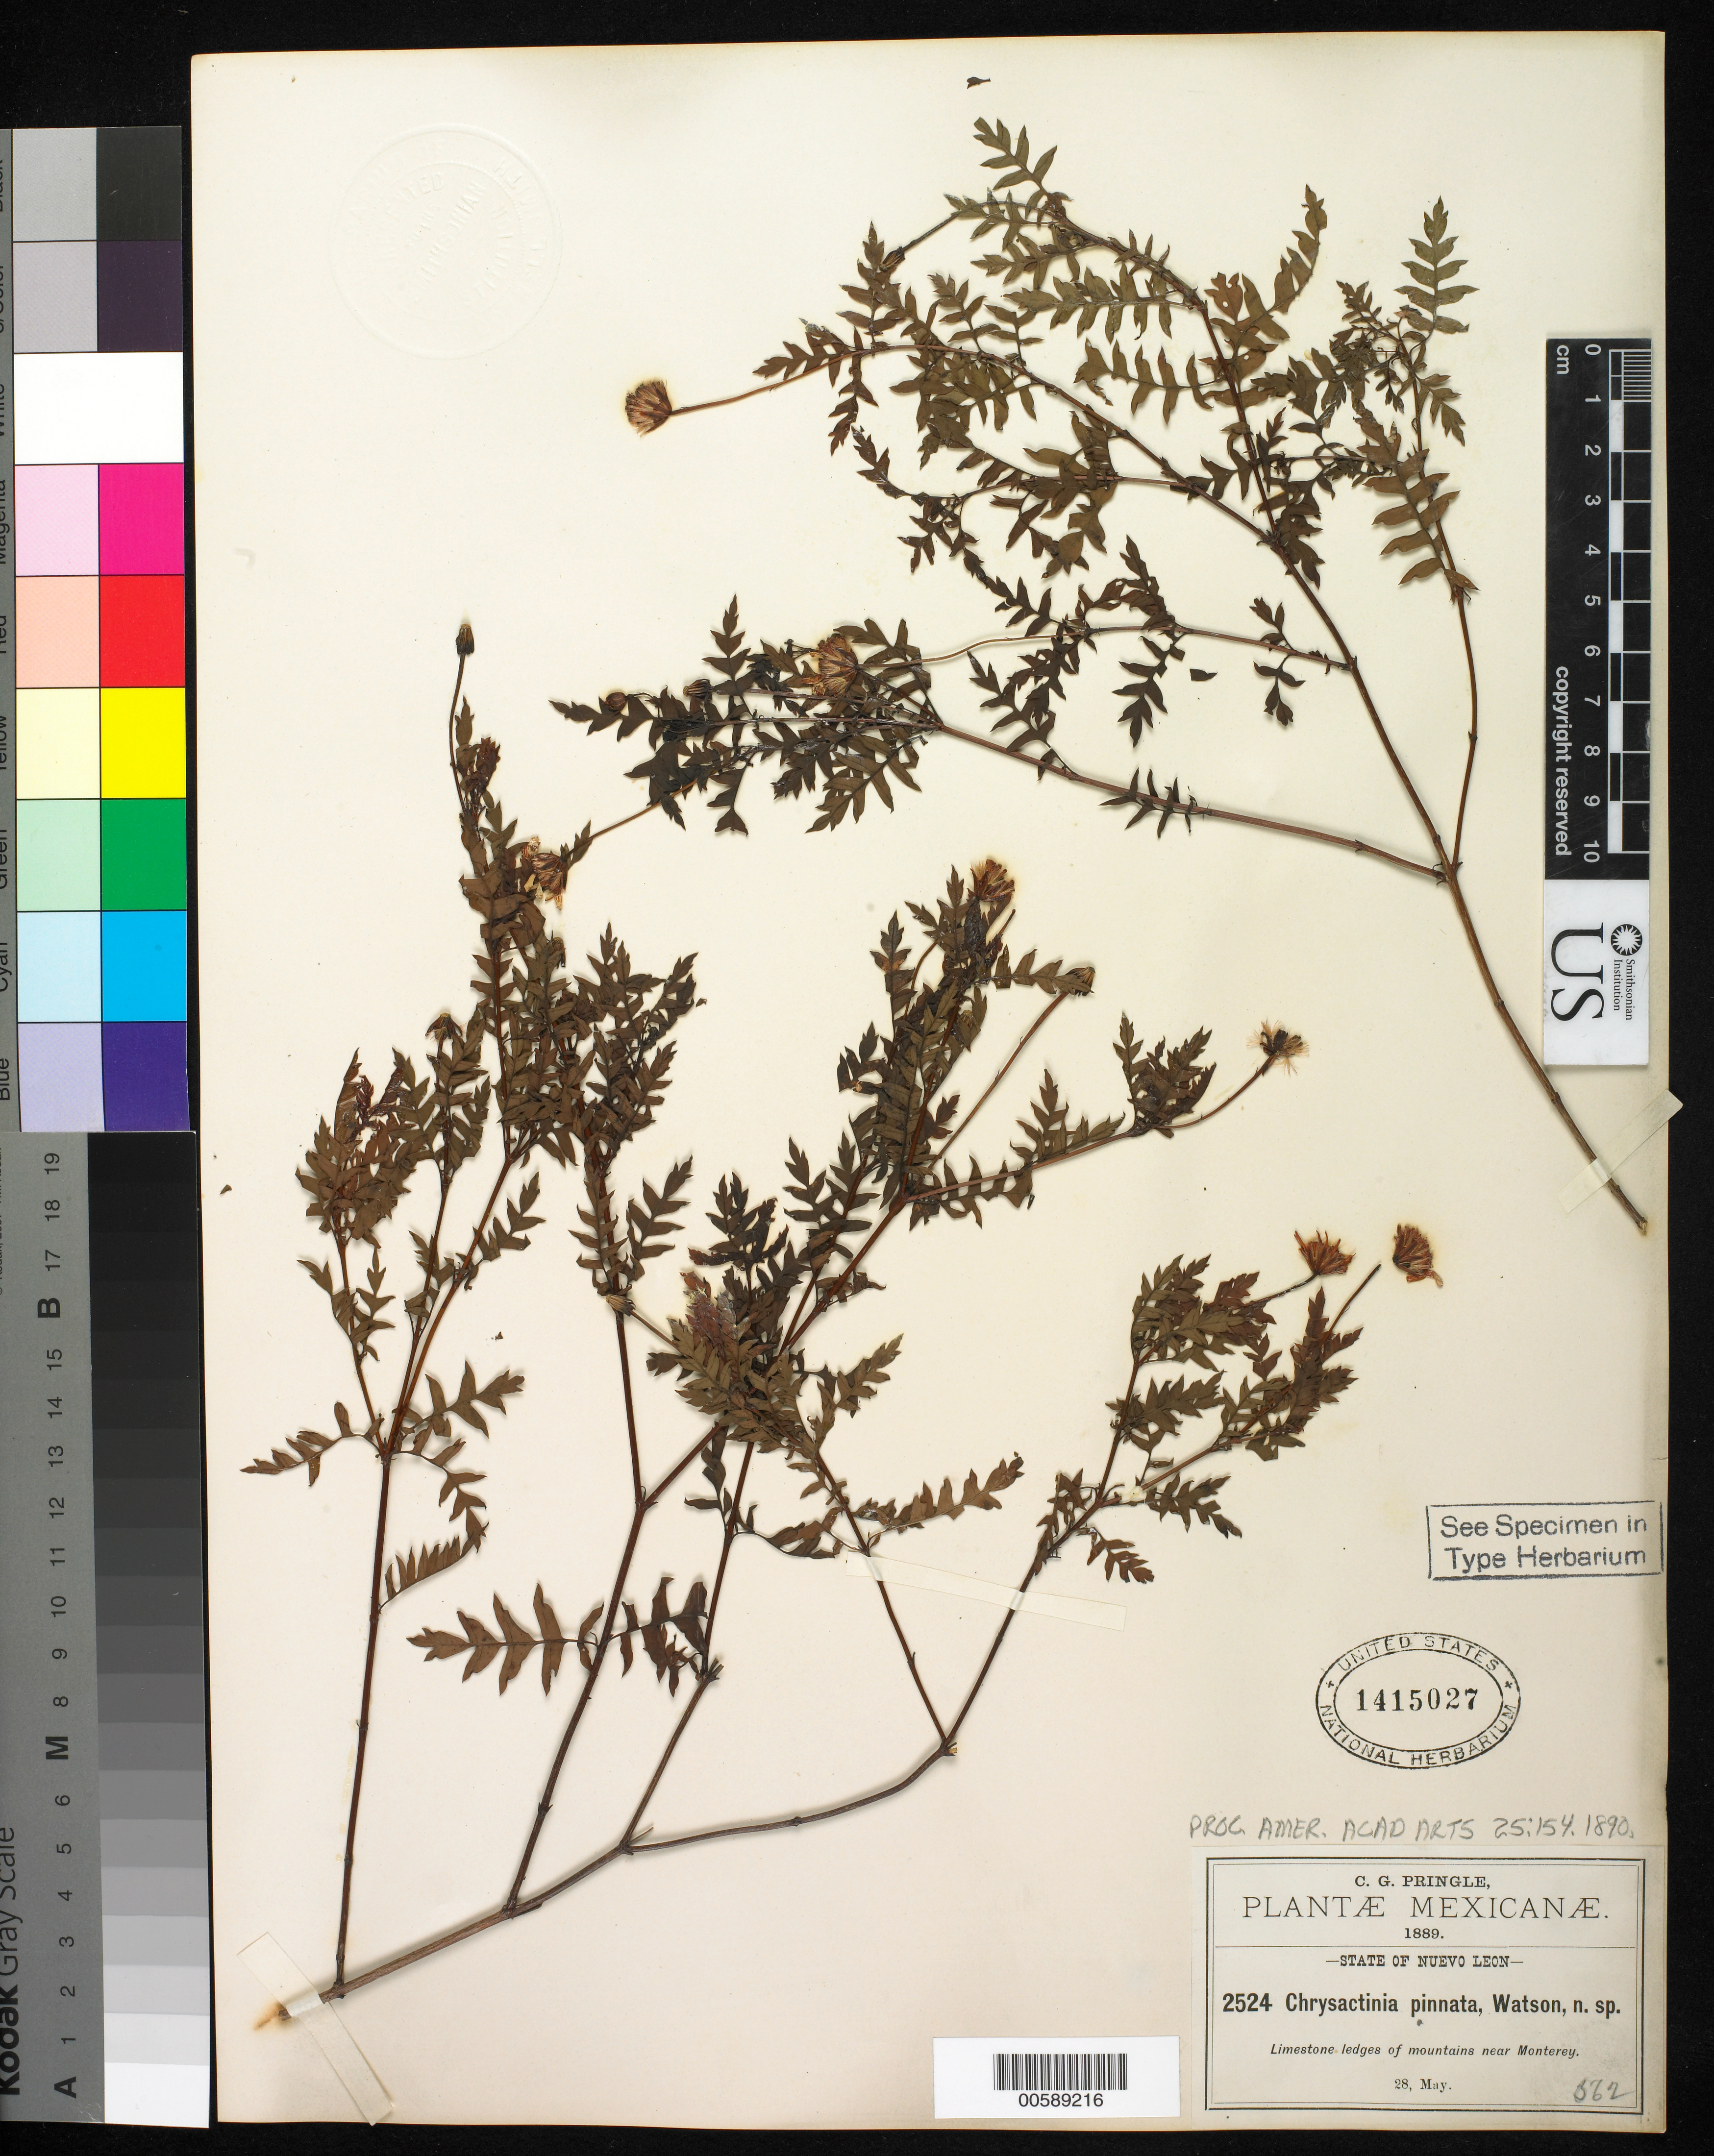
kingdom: Plantae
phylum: Tracheophyta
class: Magnoliopsida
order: Asterales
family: Asteraceae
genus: Chrysactinia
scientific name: Chrysactinia pinnata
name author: S. Watson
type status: Isotype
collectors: C. G. Pringle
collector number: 2524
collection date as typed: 28 May 1889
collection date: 1889-05-28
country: Mexico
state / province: Nuevo León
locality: Limestone ledges of mountains near Monterrey.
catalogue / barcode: US 1415027